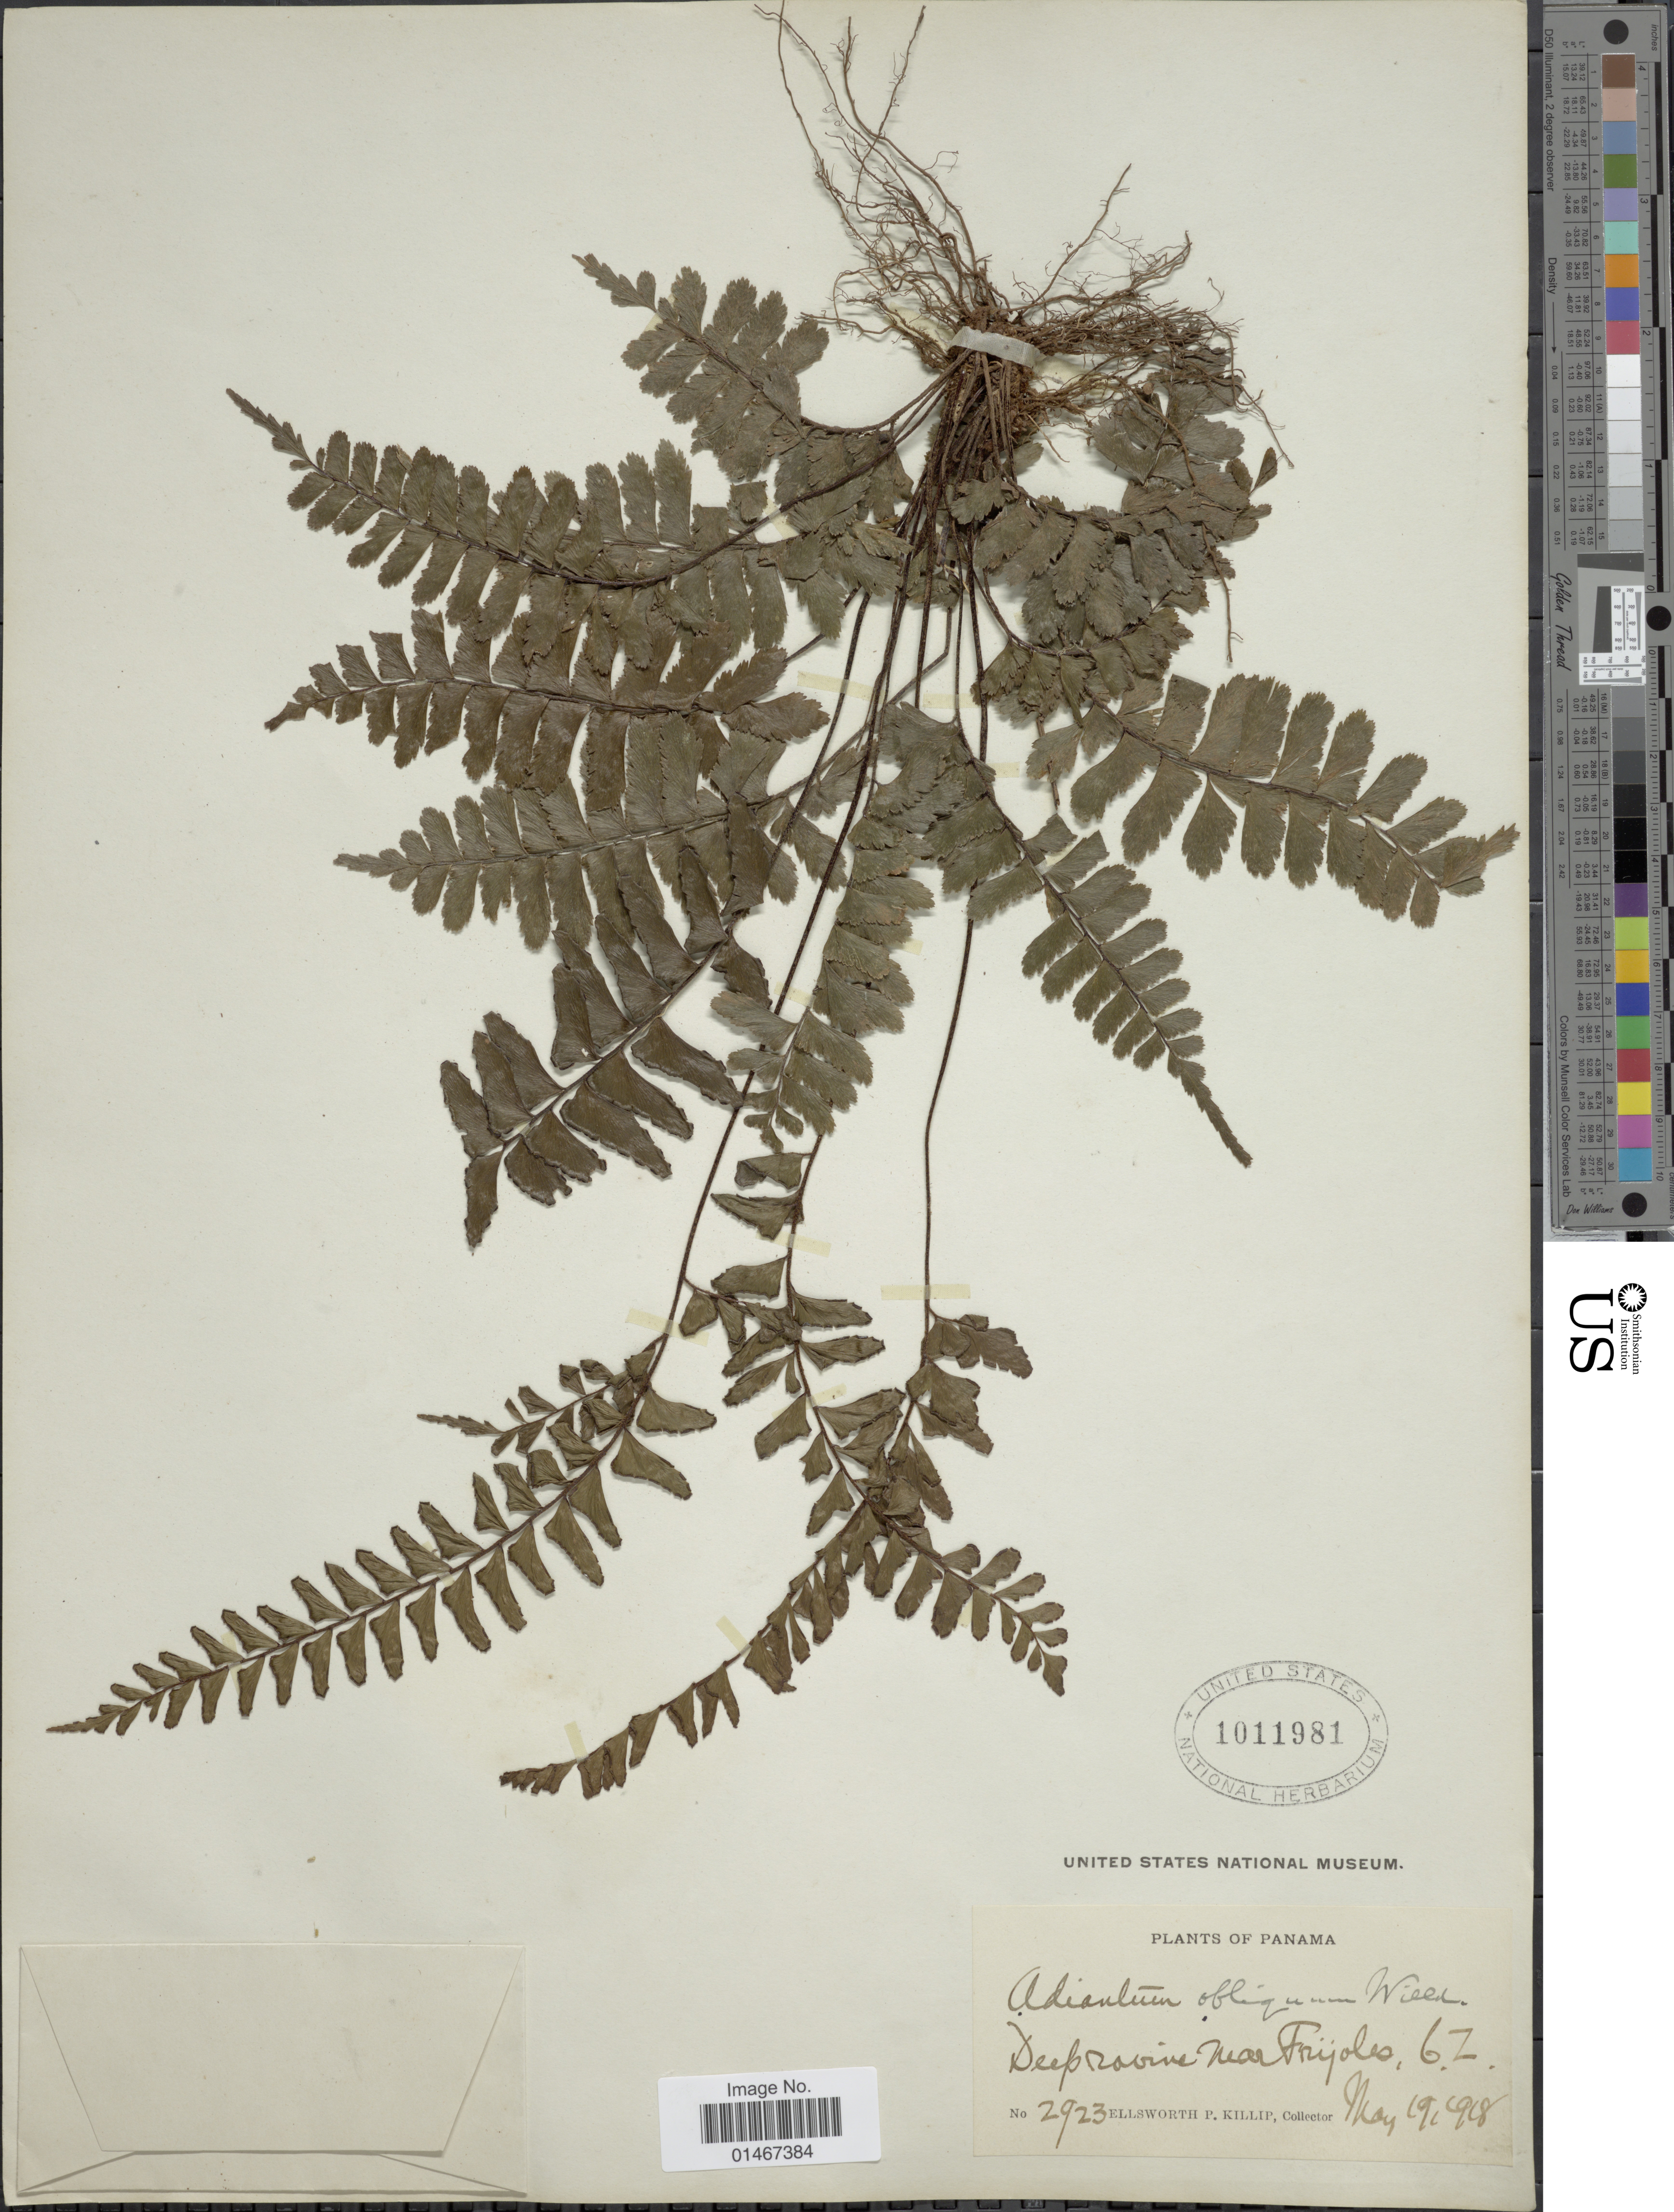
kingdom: Plantae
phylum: Tracheophyta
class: Polypodiopsida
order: Polypodiales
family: Pteridaceae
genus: Adiantum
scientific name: Adiantum obliquum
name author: Willd.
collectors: E. P. Killip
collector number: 2923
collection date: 1918-05-19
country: Panama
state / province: Colón / Panamá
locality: Deep ravine near Frijoles, C.Z.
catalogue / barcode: US 1011981